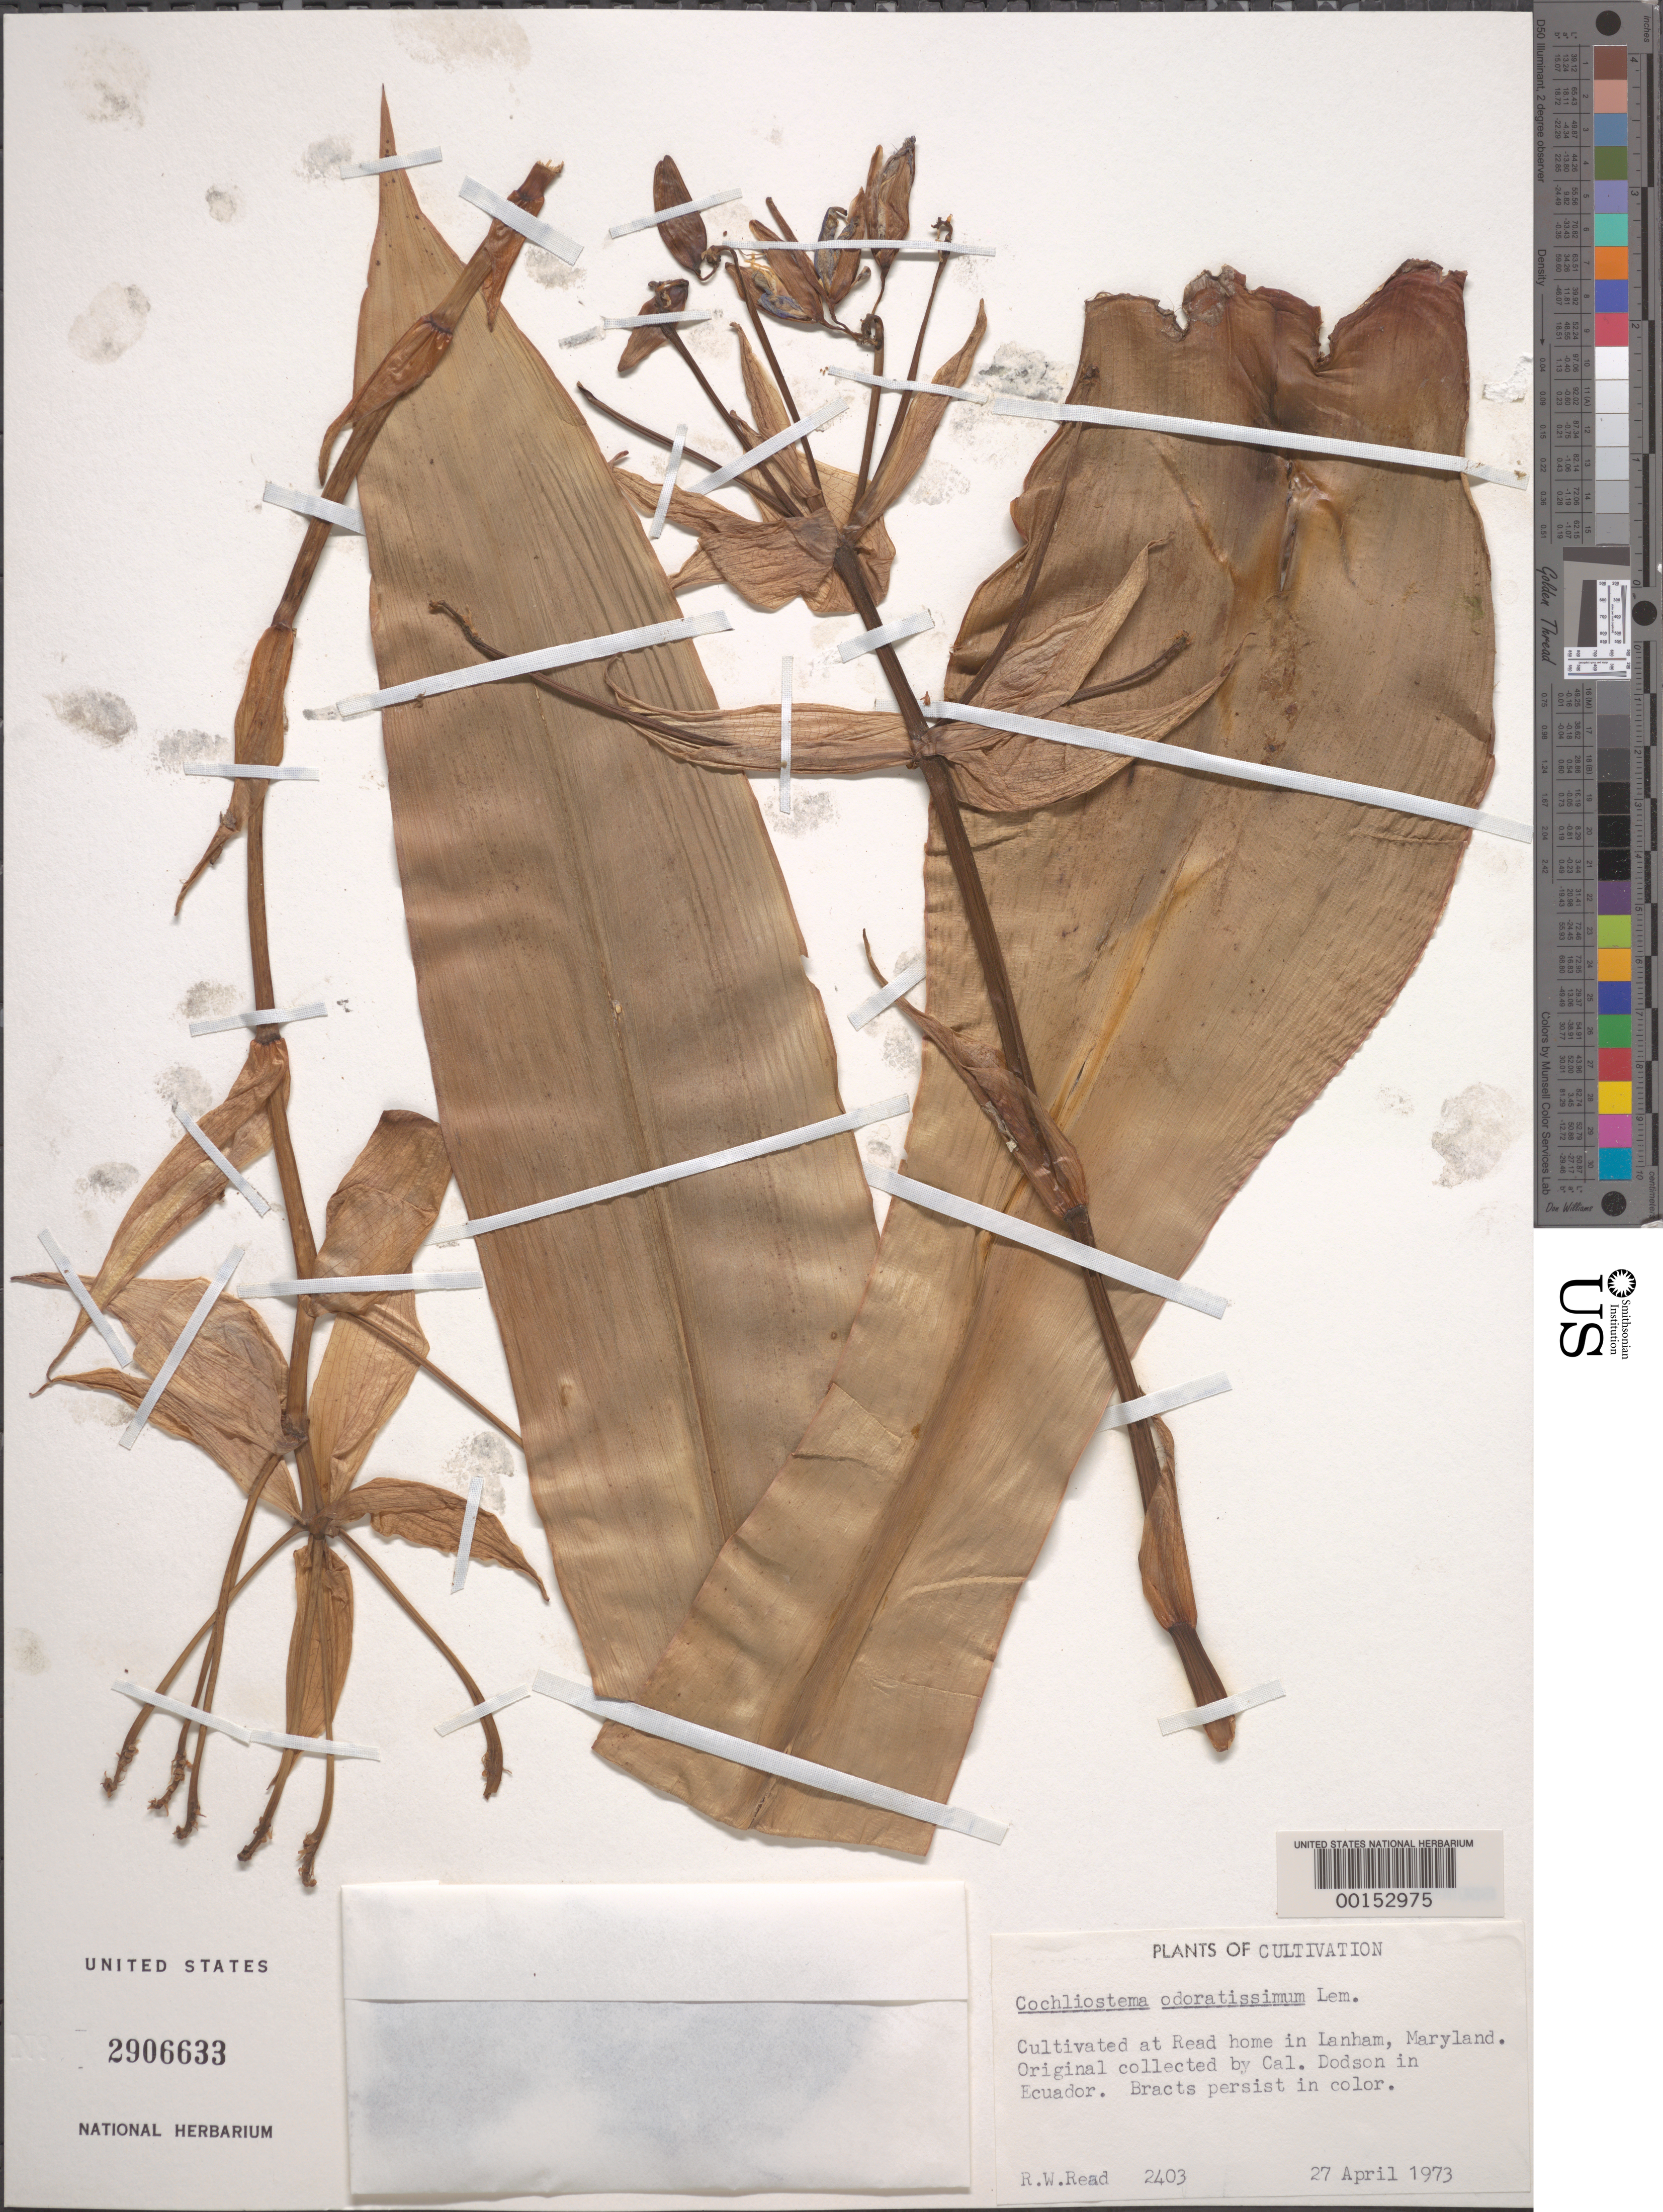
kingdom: Plantae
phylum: Tracheophyta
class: Liliopsida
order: Commelinales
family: Commelinaceae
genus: Cochliostema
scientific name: Cochliostema odoratissimum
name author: Lem.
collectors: R. W. Read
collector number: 2403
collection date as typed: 27 Apr 1973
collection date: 1973-04-27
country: Ecuador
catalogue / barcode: US 2906633